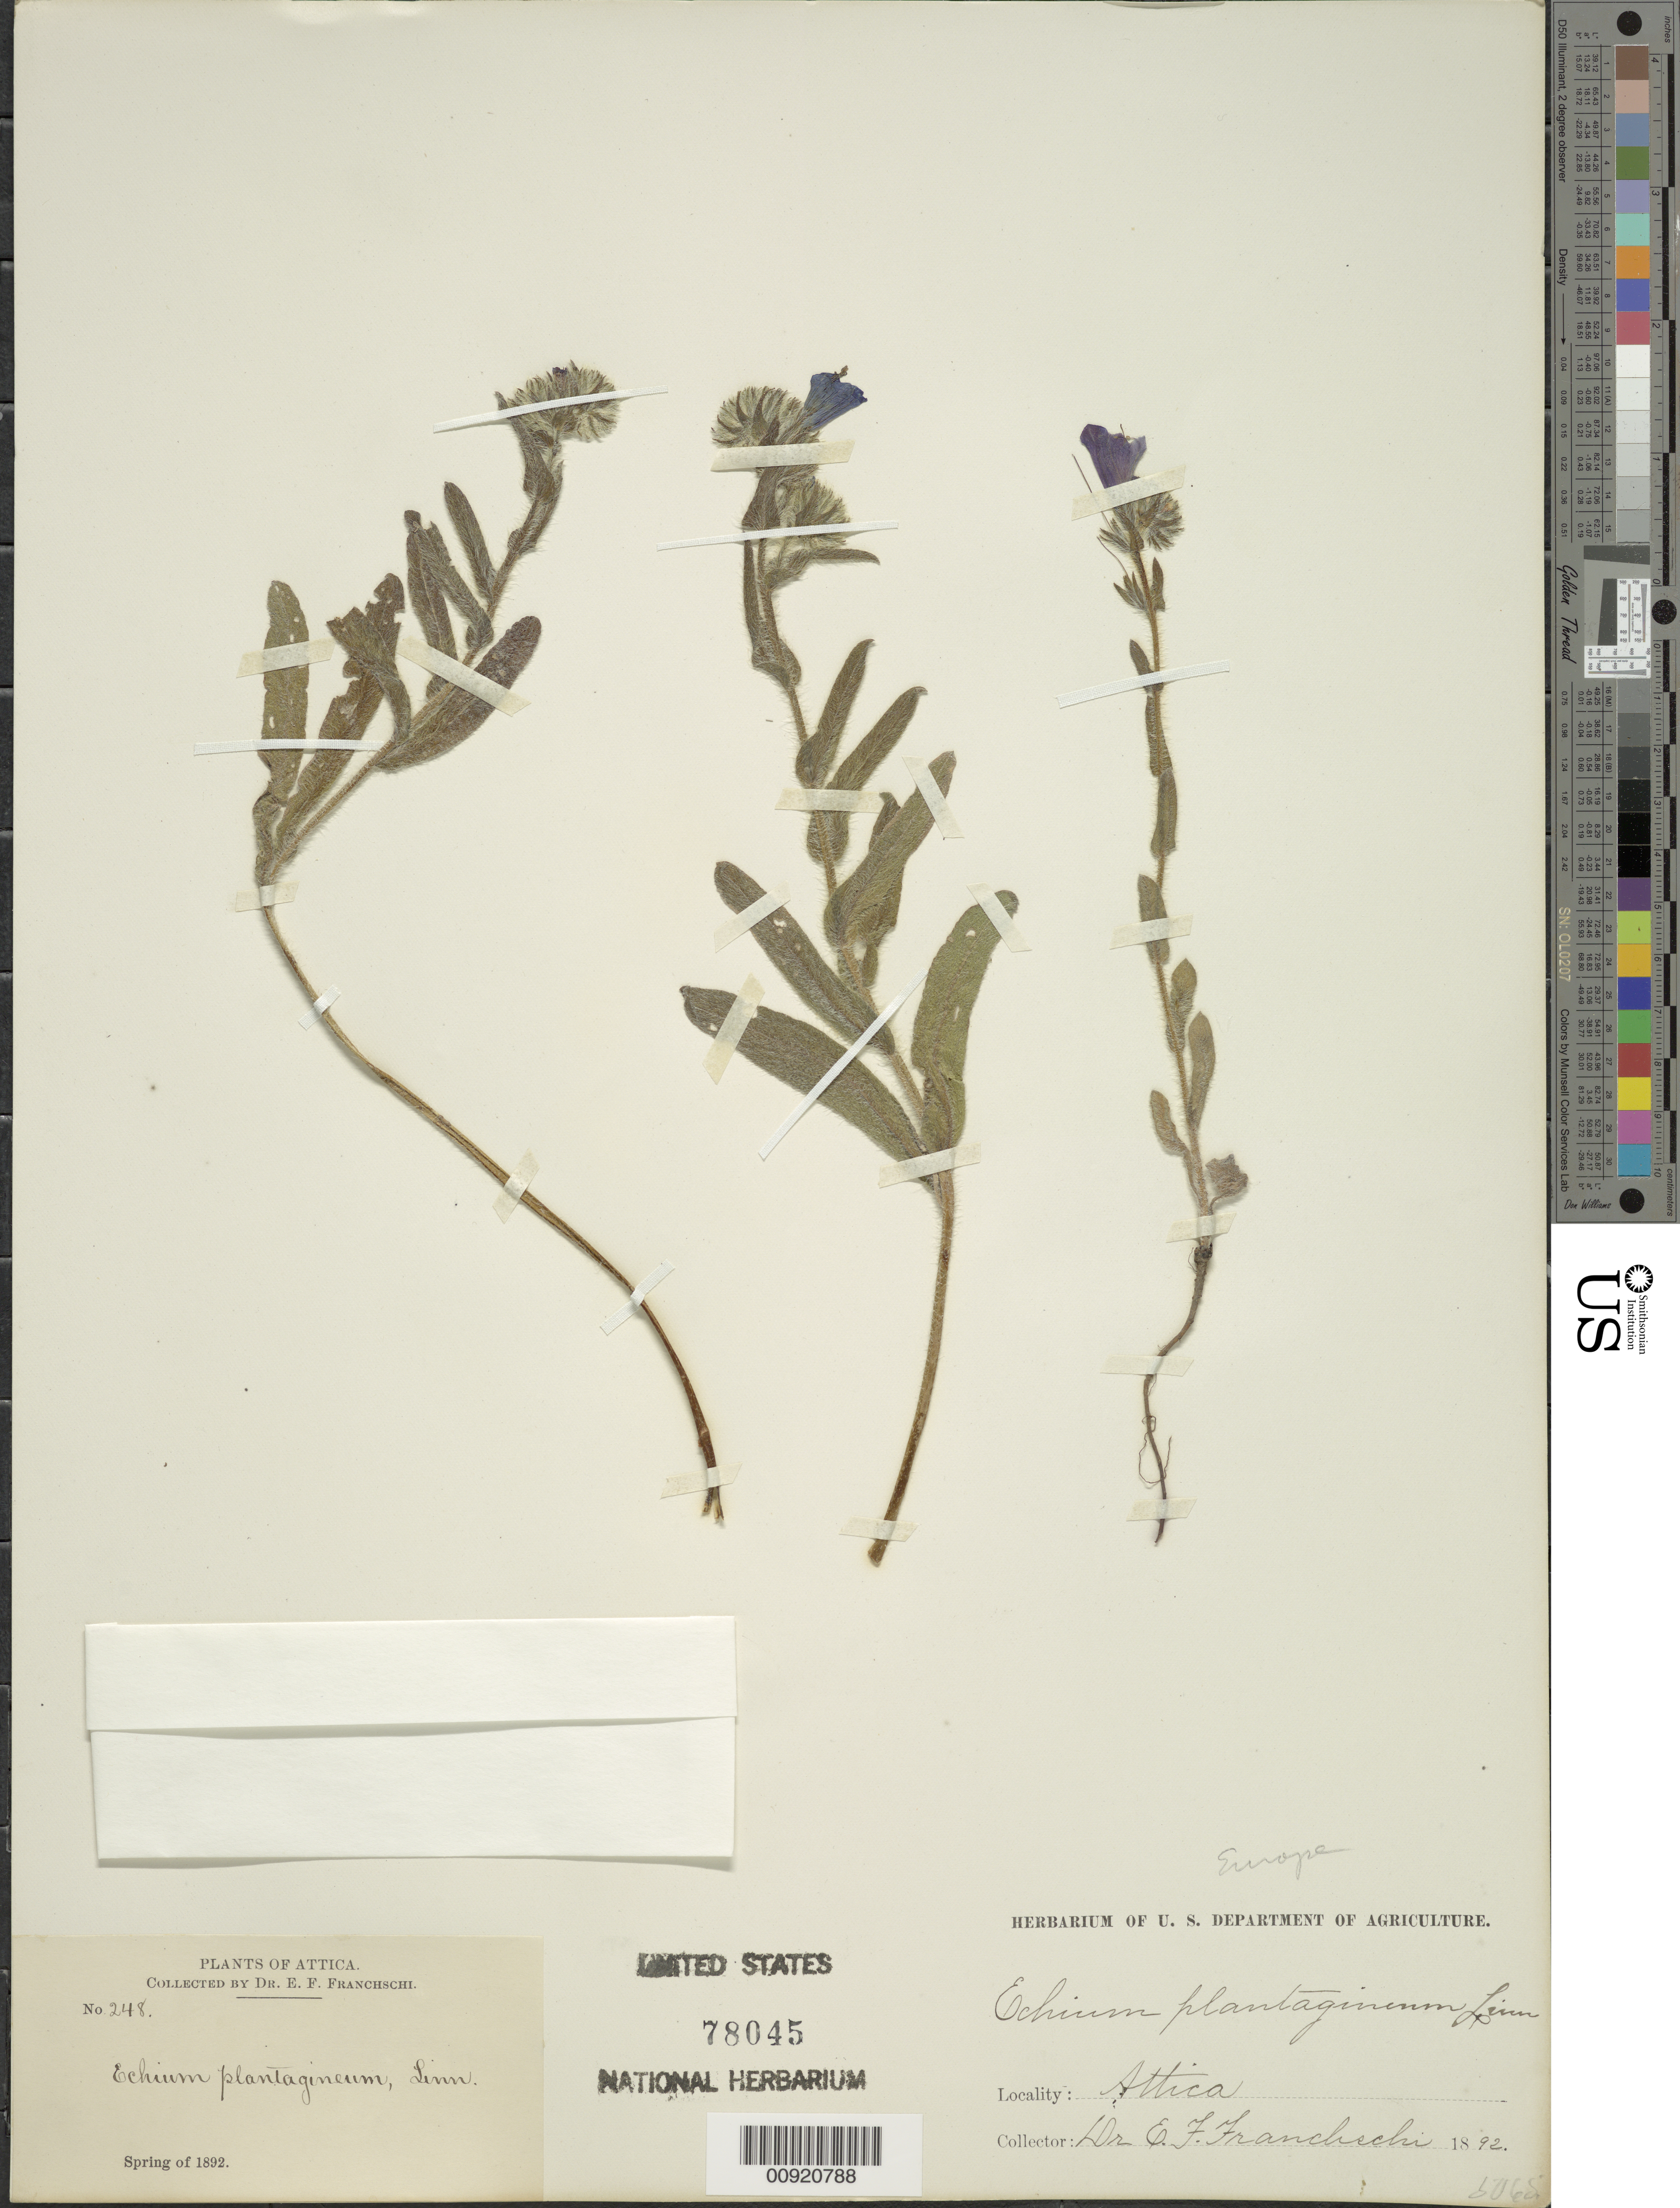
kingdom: Plantae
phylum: Tracheophyta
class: Magnoliopsida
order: Boraginales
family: Boraginaceae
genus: Echium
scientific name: Echium plantagineum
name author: L.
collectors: E. Franchschi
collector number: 248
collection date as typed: Spr 1892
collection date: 1892-03-20/1892-06-20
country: Greece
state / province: Attica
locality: Attica.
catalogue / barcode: US 78045